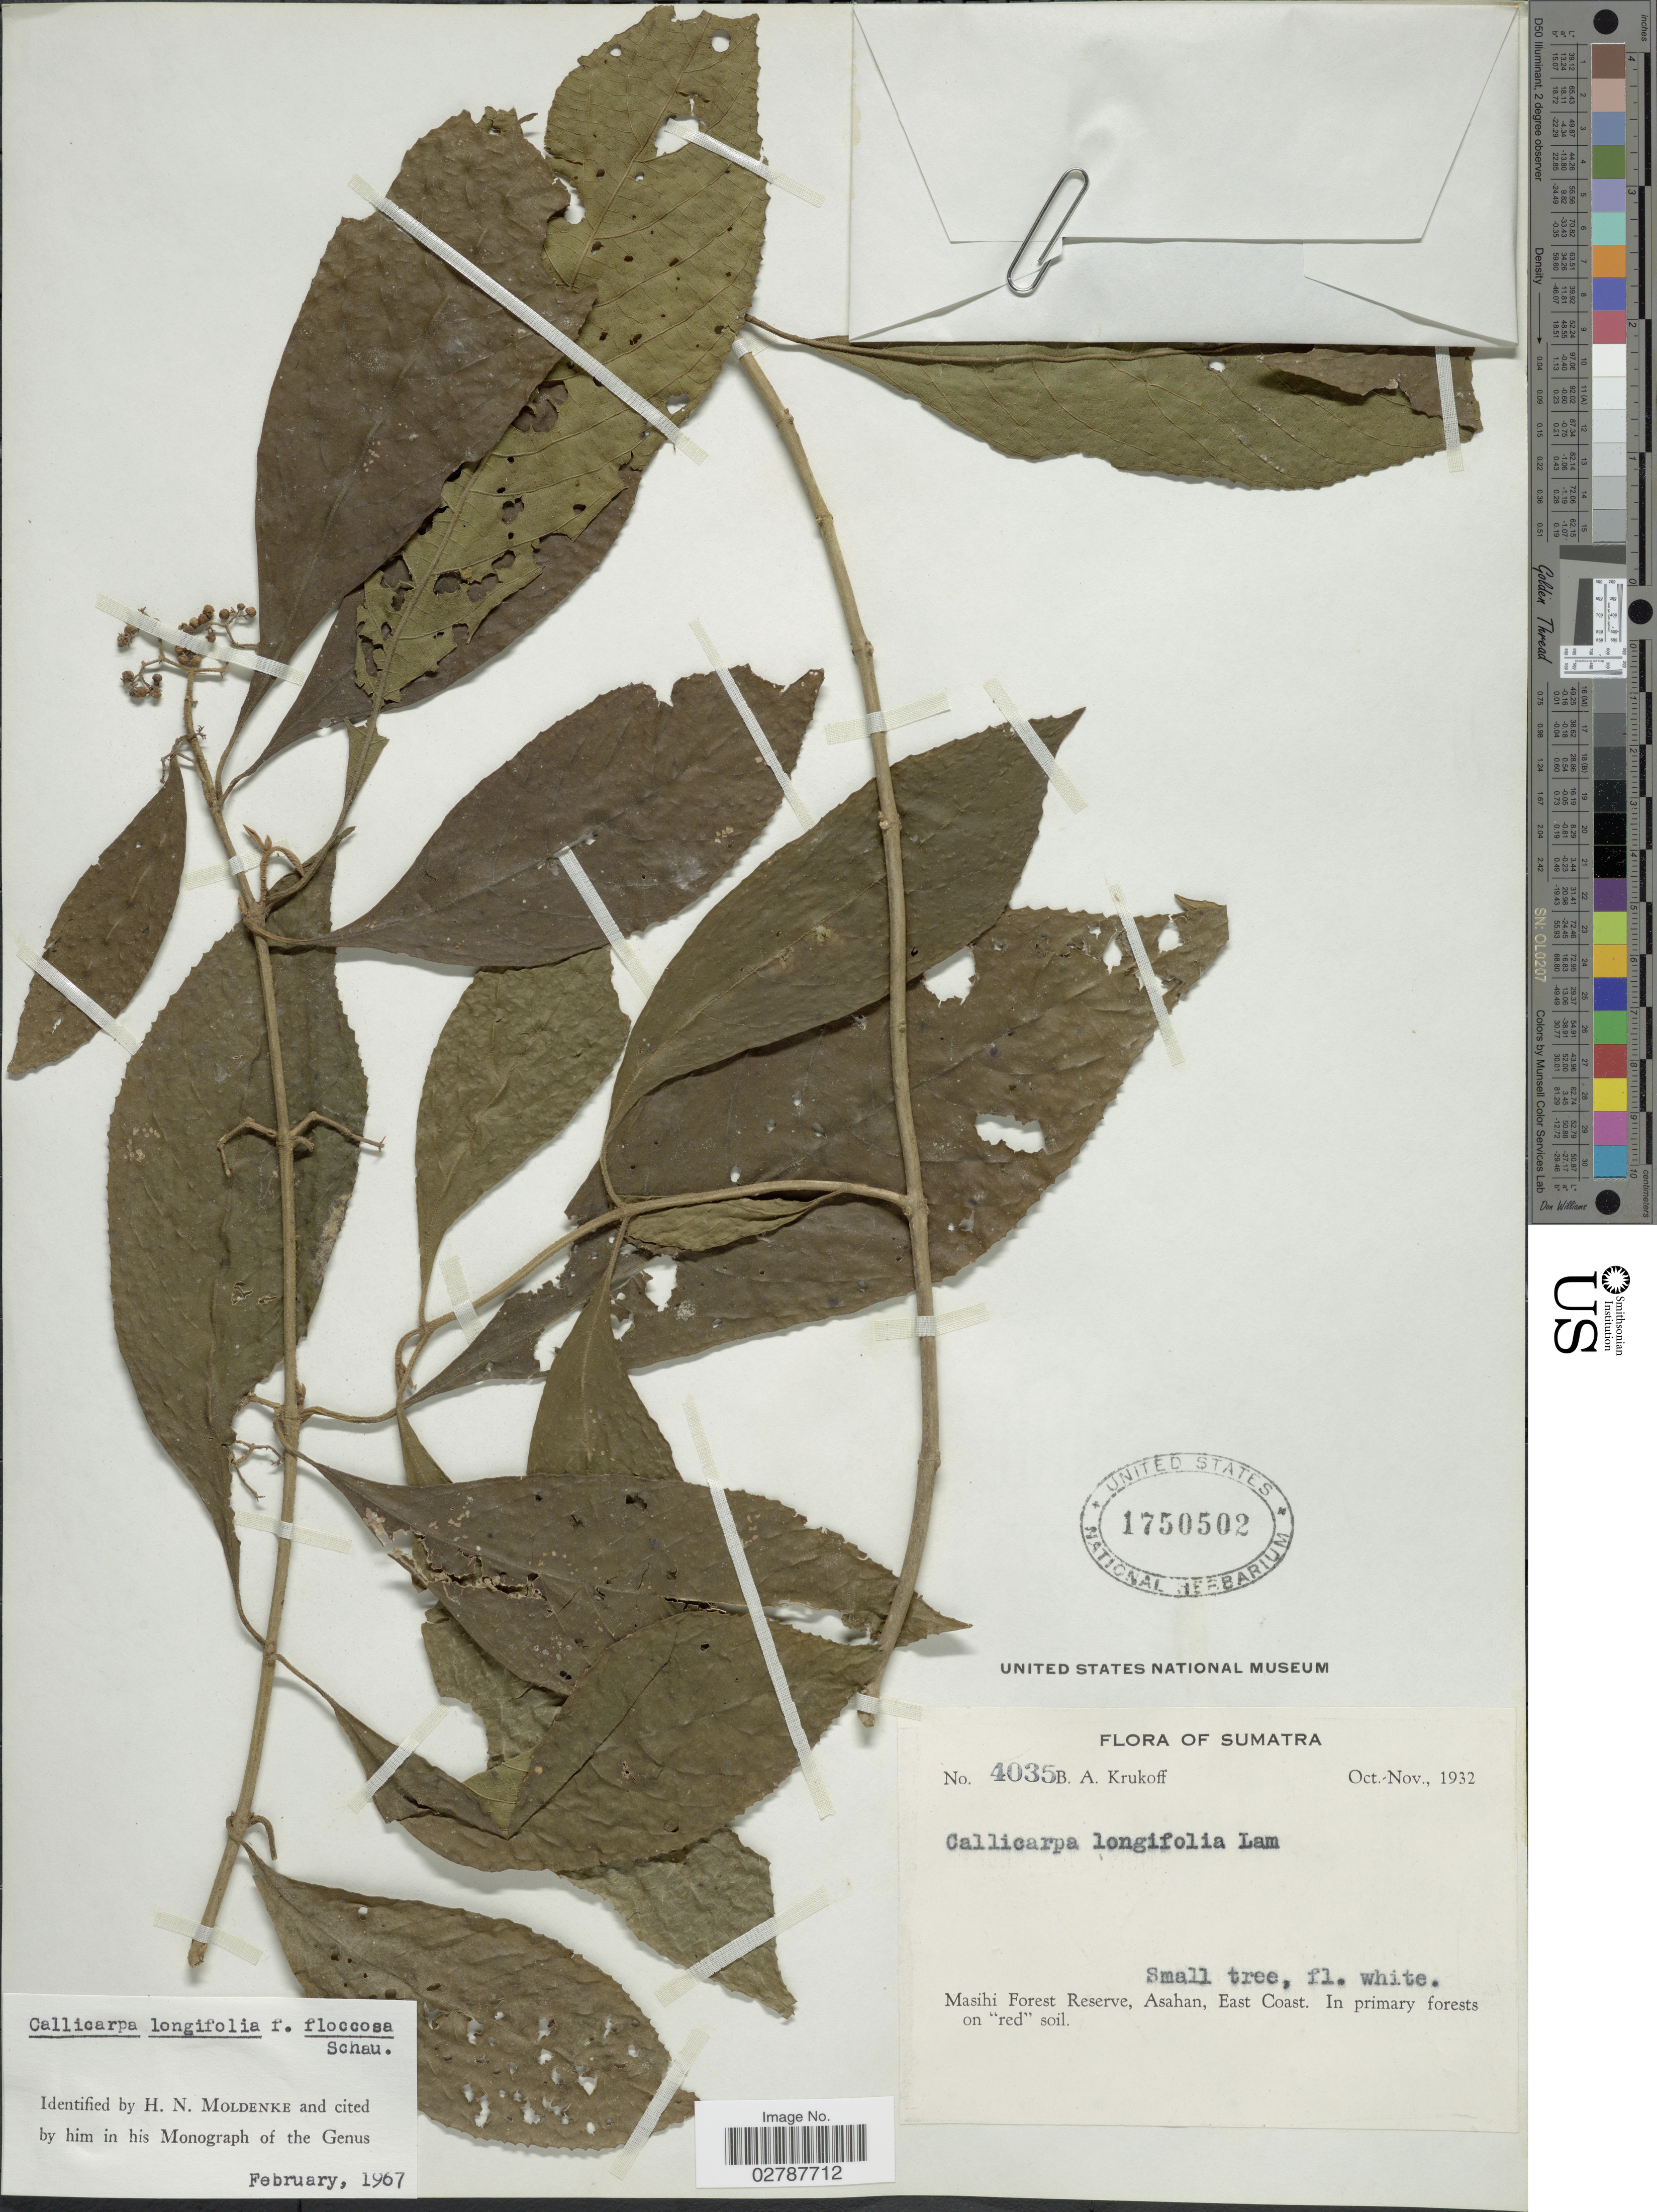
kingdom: Plantae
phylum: Tracheophyta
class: Magnoliopsida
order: Lamiales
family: Lamiaceae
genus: Callicarpa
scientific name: Callicarpa longifolia f. floccosa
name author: Schauer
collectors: B. A. Krukoff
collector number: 4035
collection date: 1932-10/1932-11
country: Indonesia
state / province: Sumatra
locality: Masihi Forest Reserve, Asahan, East Coast.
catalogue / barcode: US 1750502